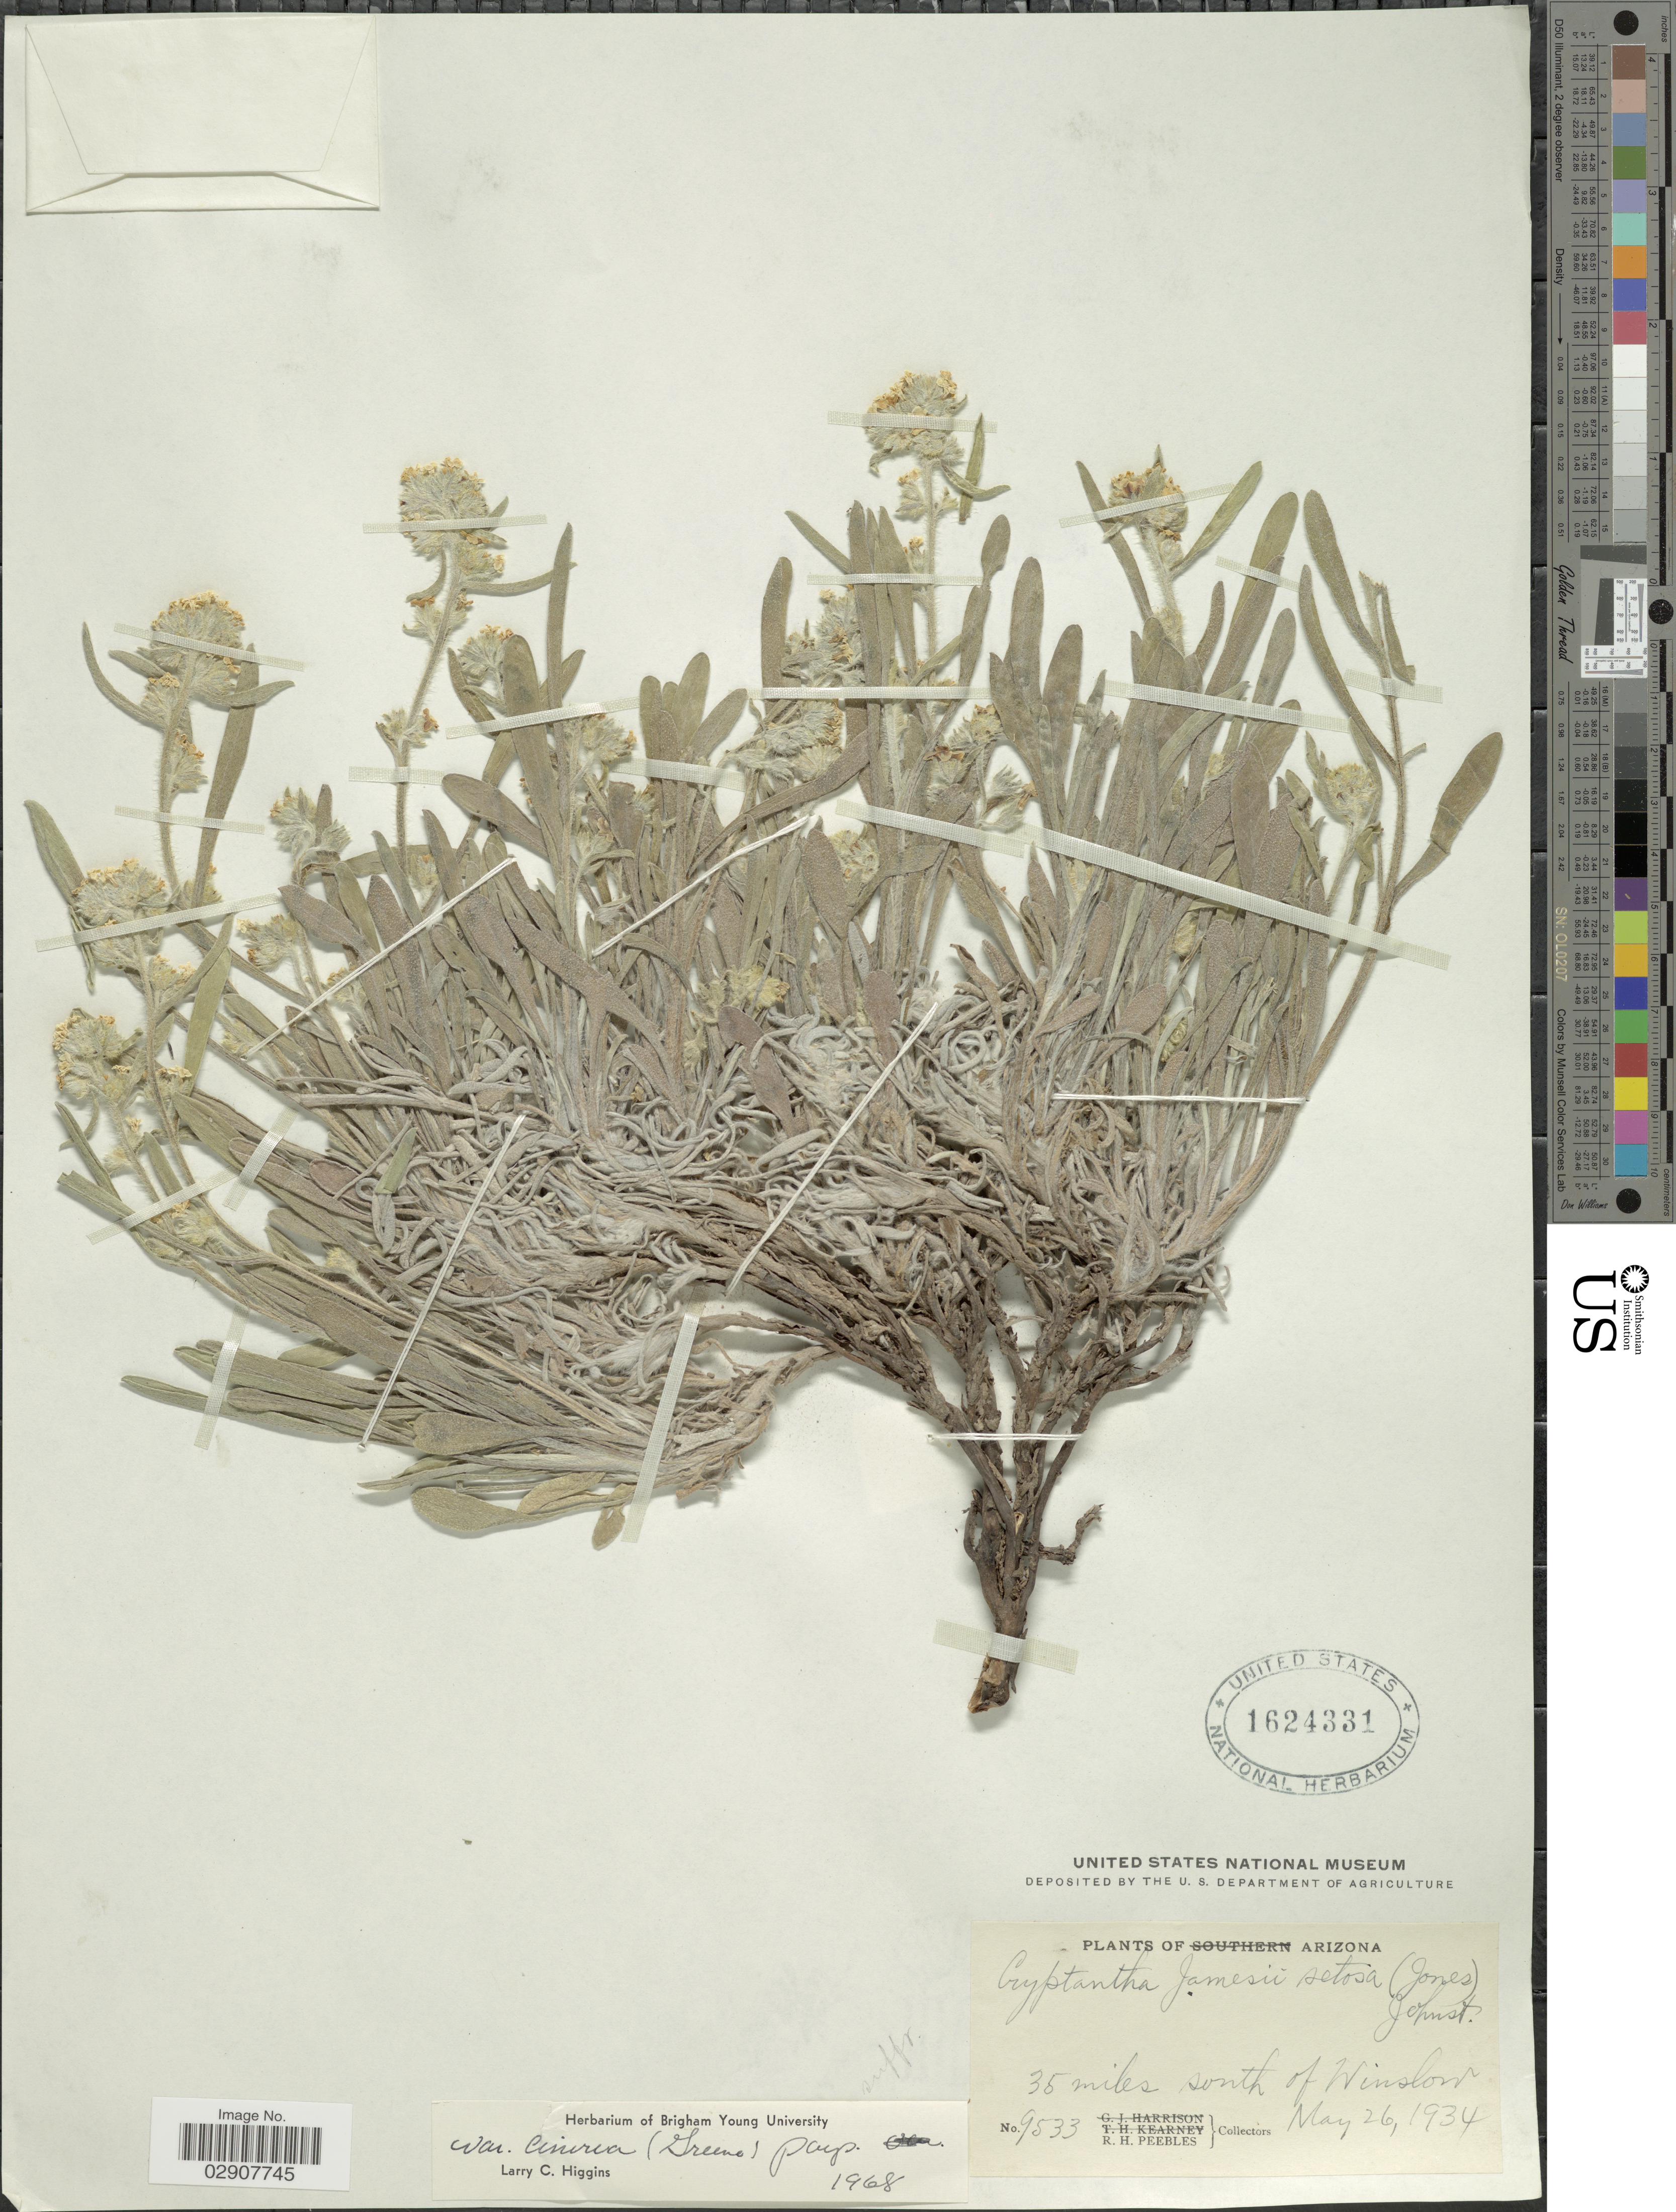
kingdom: Plantae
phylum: Tracheophyta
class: Magnoliopsida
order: Boraginales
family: Boraginaceae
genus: Cryptantha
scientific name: Cryptantha jamesii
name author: (Torr.) Payson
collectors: R. H. Peebles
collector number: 9533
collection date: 1934-05-26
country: United States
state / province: Arizona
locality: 35 miles south of Winslow.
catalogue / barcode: US 1624331